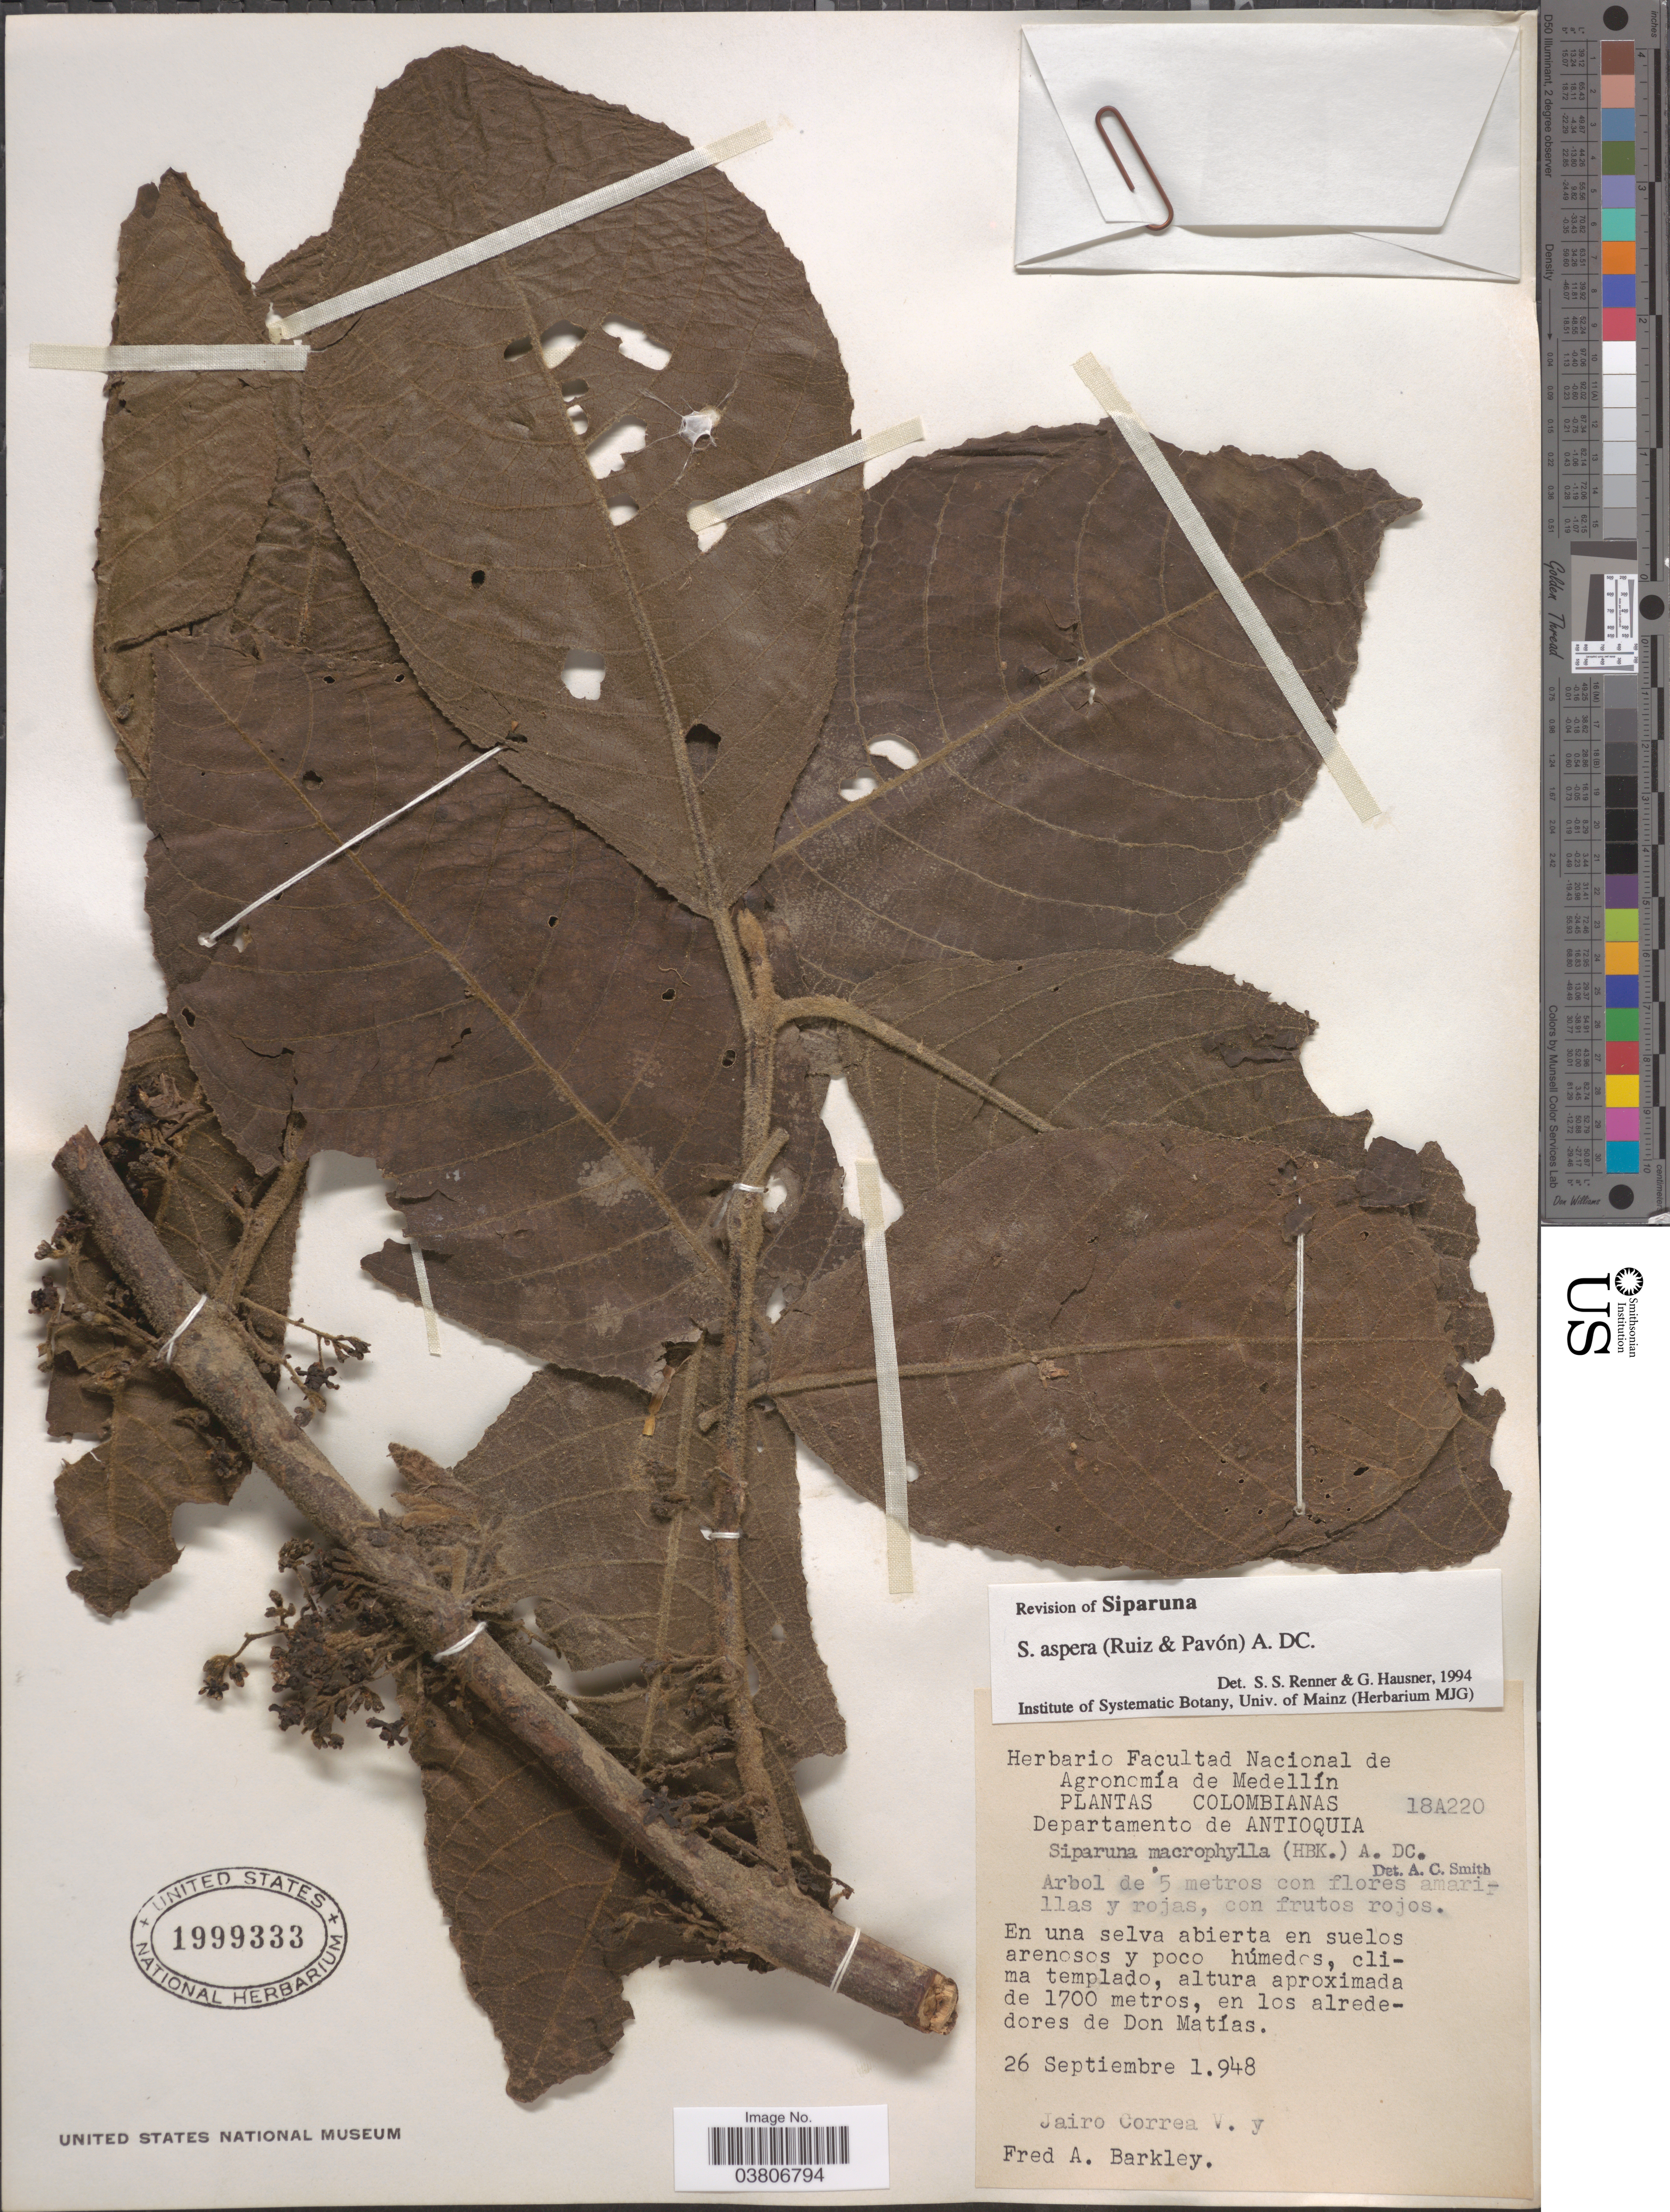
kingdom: Plantae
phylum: Tracheophyta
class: Magnoliopsida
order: Laurales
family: Siparunaceae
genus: Siparuna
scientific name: Siparuna aspera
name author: (Ruiz & Pav.) A. DC.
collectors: J. Correa & F. A. Barkley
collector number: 18A220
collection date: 1948-09-26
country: Colombia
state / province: Antioquia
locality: Departamento de Antioquia. En los alrededores de Don Matías.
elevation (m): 1700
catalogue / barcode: US 1999333